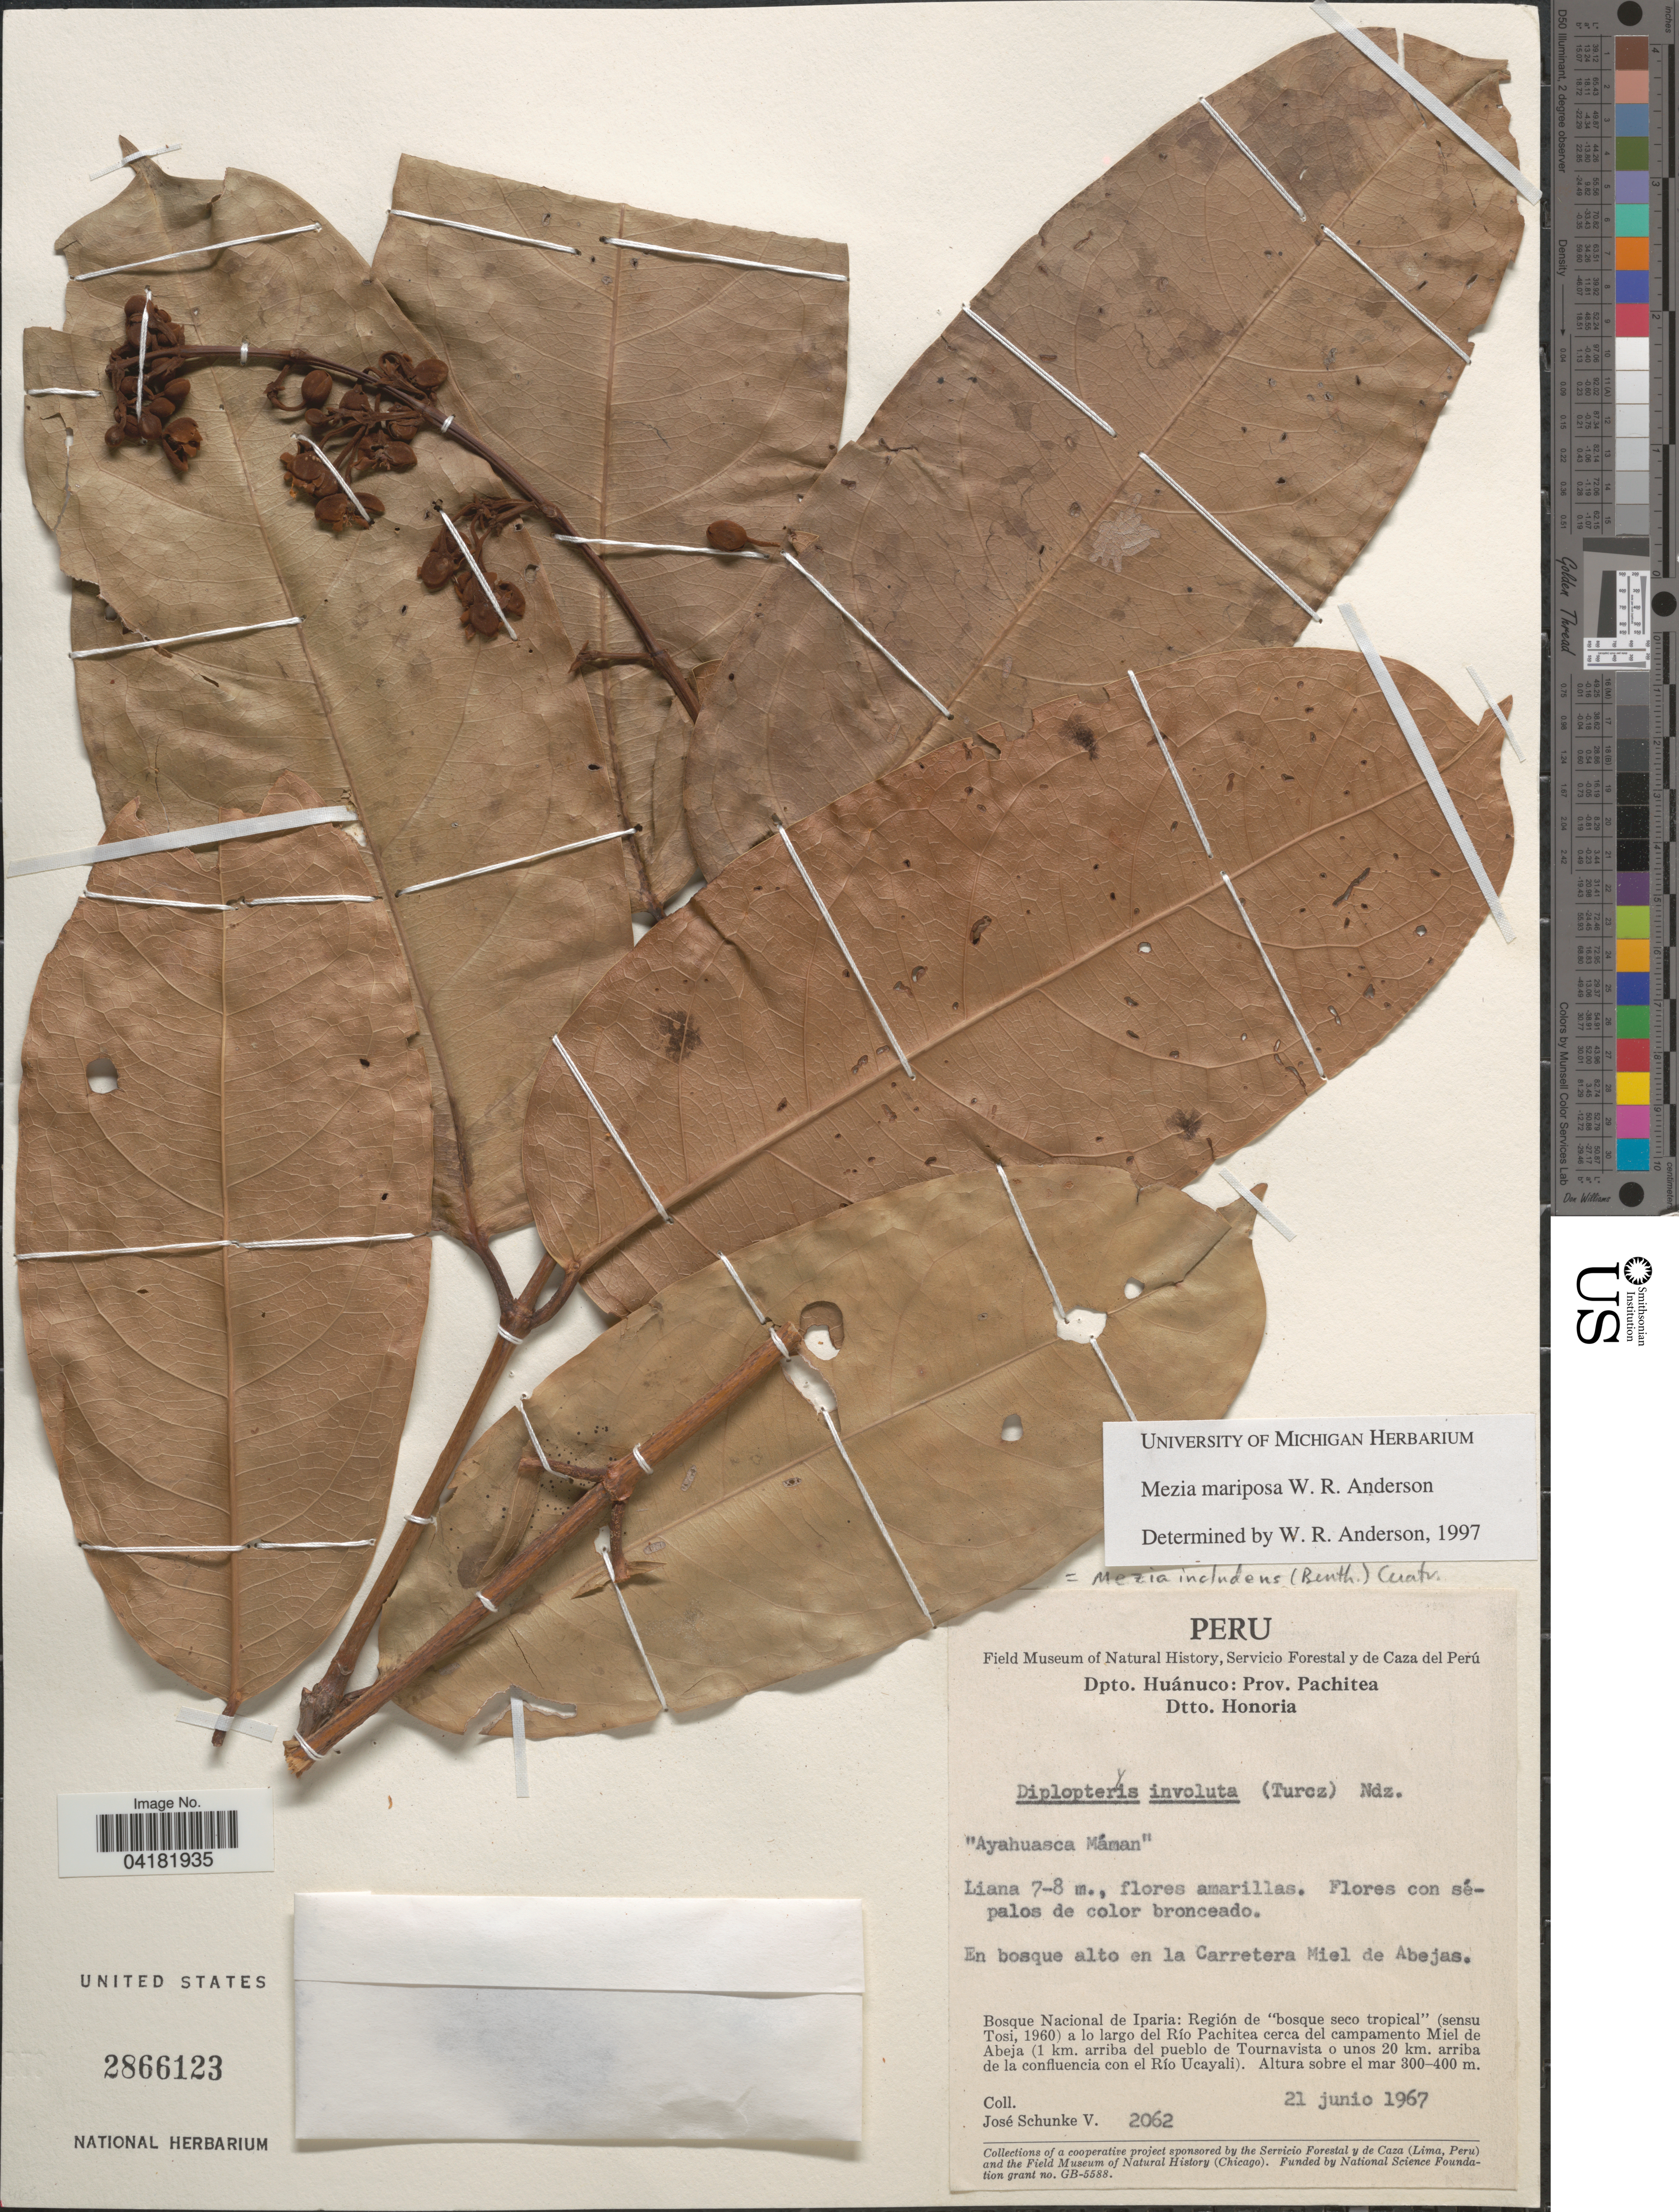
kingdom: Plantae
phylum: Tracheophyta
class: Magnoliopsida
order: Malpighiales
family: Malpighiaceae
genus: Mezia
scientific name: Mezia mariposa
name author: W.R. Anderson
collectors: J. Schunke Vigo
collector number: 2062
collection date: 1967-06-21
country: Peru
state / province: Huánuco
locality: Dpto. Huánuco: Prov. Pachitea. Dtto. Honoria. "Ayahuasca Máman". Bosque Nacional de Iparia: Región de "bosque seco tropical" (sensu Tosi, 1960) a lo largo del Río Pachitea cerca del campamento Miel de Abeja (1 km. arriba del pueblo de Tournavista o unos 20 km. arriba de la confluencia con el Río Ucayali).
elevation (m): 300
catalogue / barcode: US 2866123